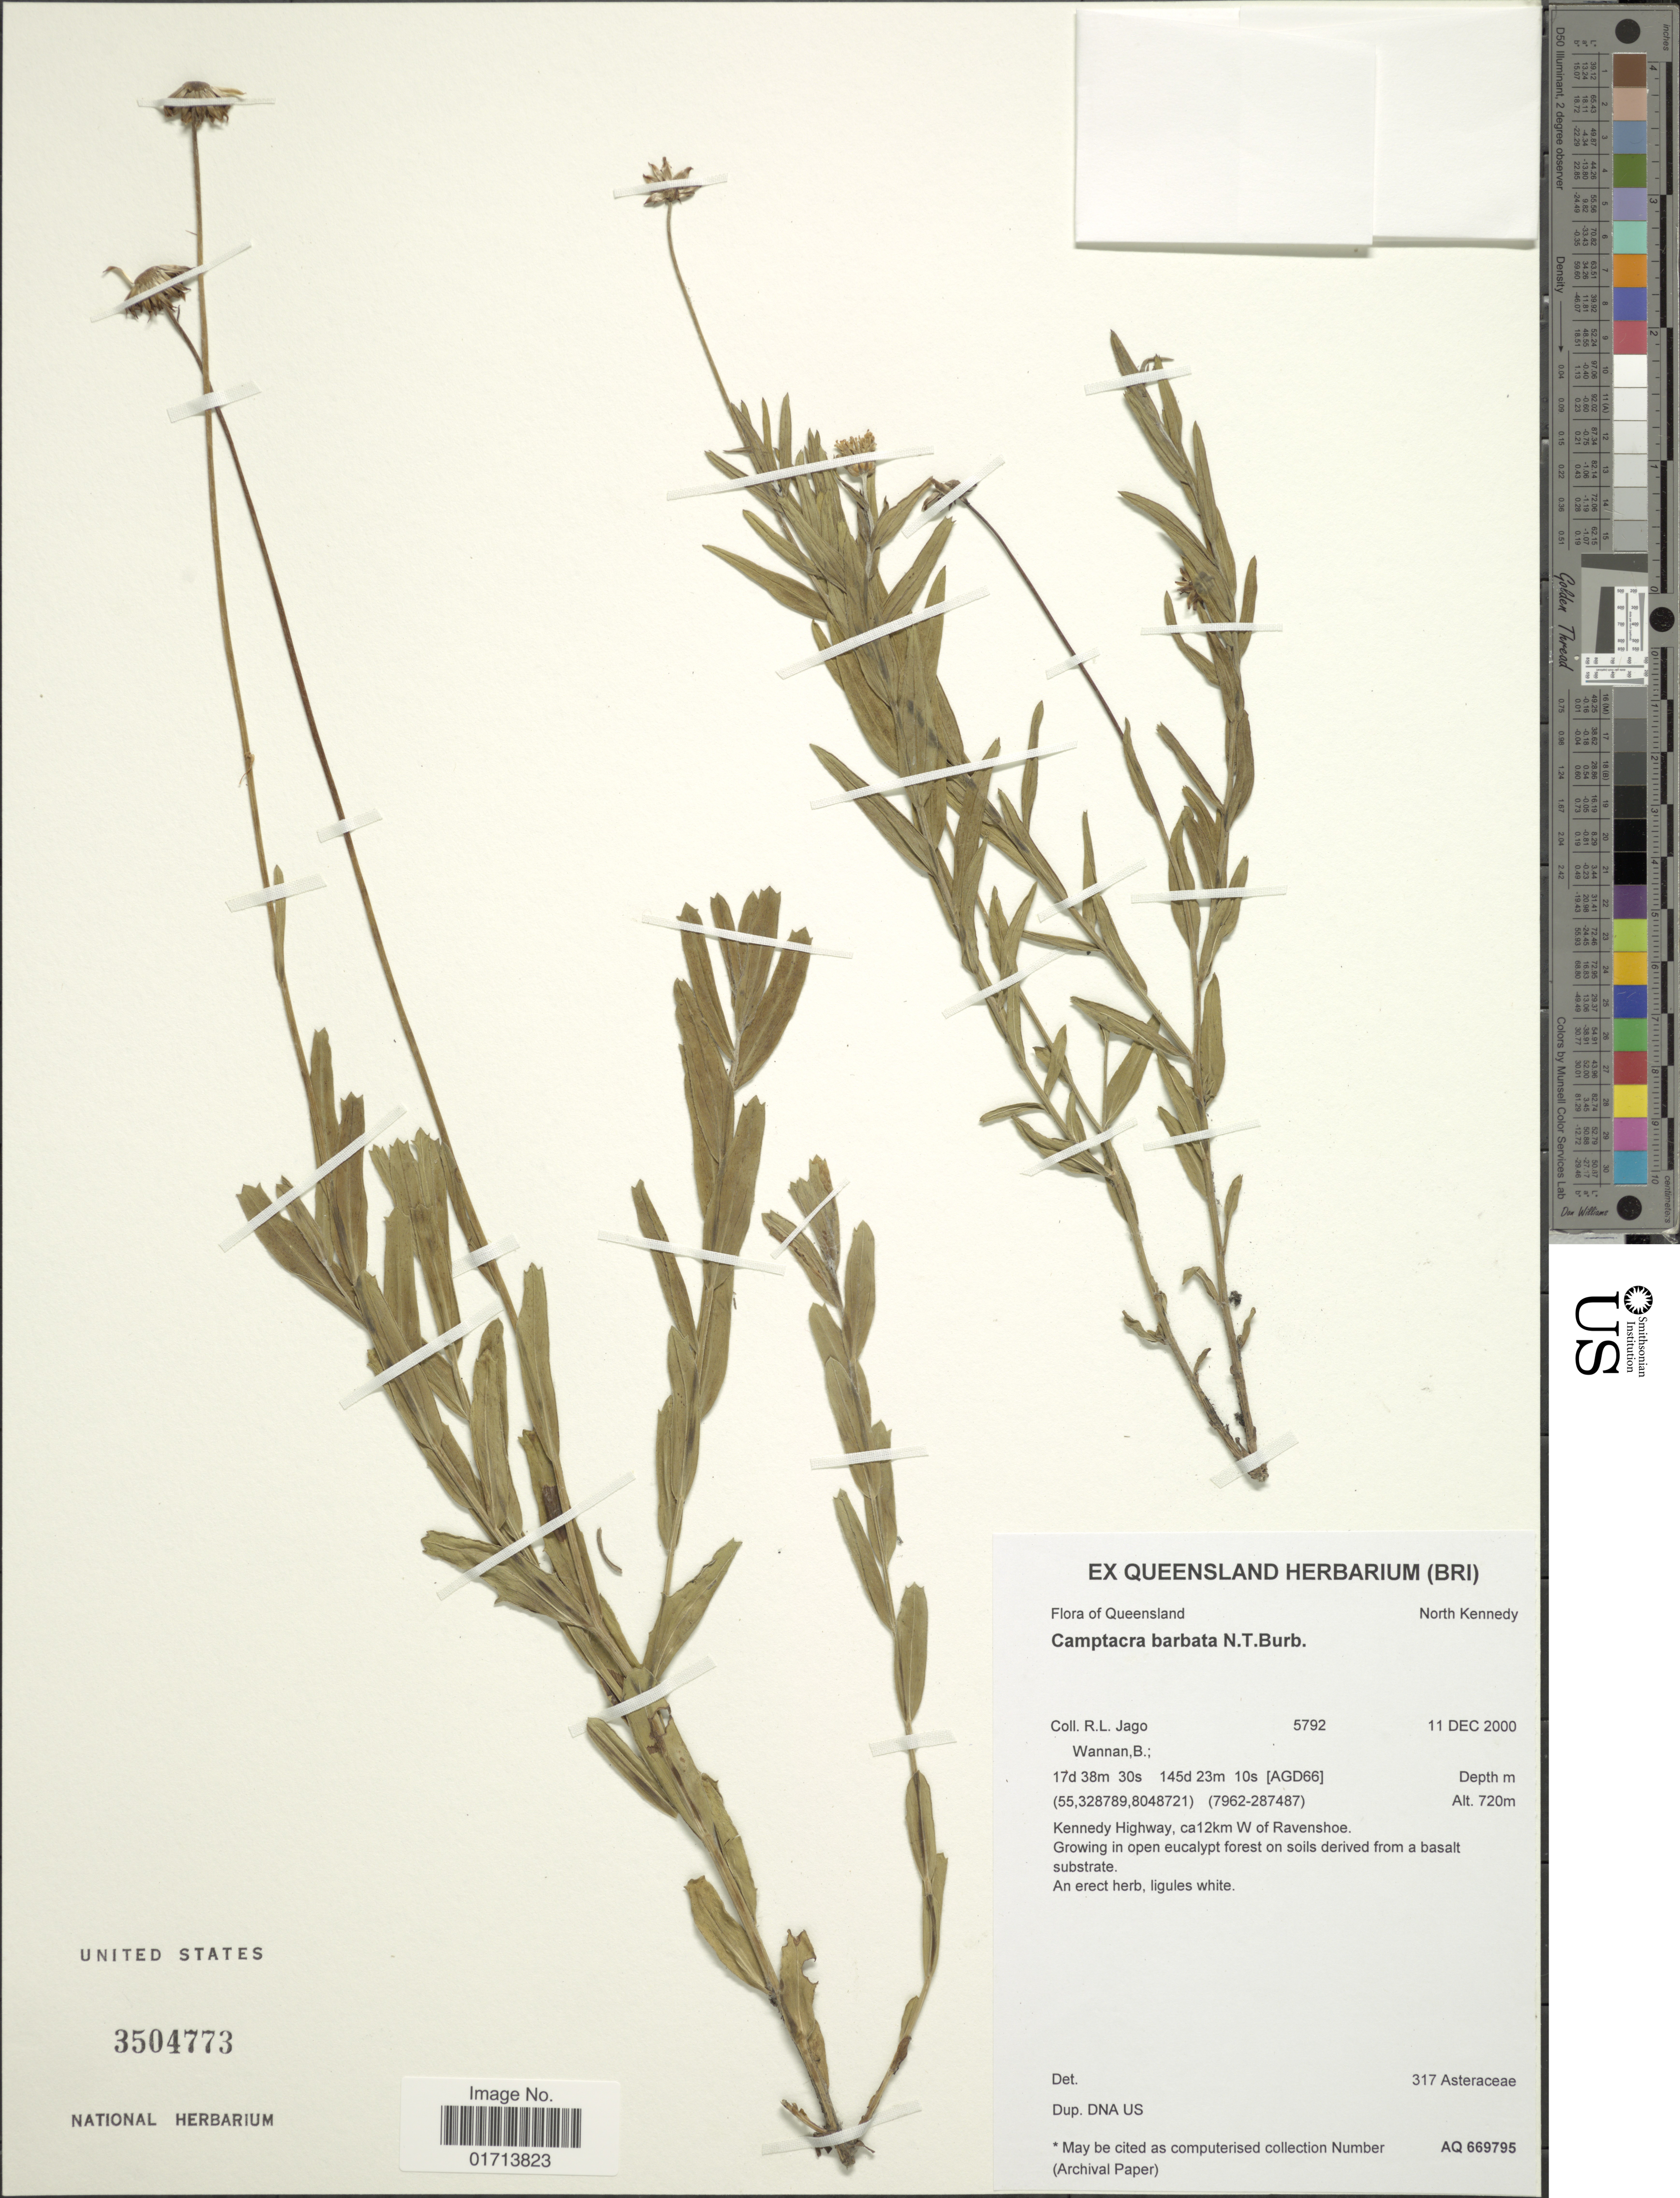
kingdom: Plantae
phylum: Tracheophyta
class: Magnoliopsida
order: Asterales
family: Asteraceae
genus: Camptacra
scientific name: Camptacra barbata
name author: N.T. Burb.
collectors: R. Jago & B. Wannan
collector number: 5792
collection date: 2000-12-11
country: Australia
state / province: Queensland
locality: Kennedy Highway, ca12km W of Ravenshoe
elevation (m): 720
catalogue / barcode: US 3504773